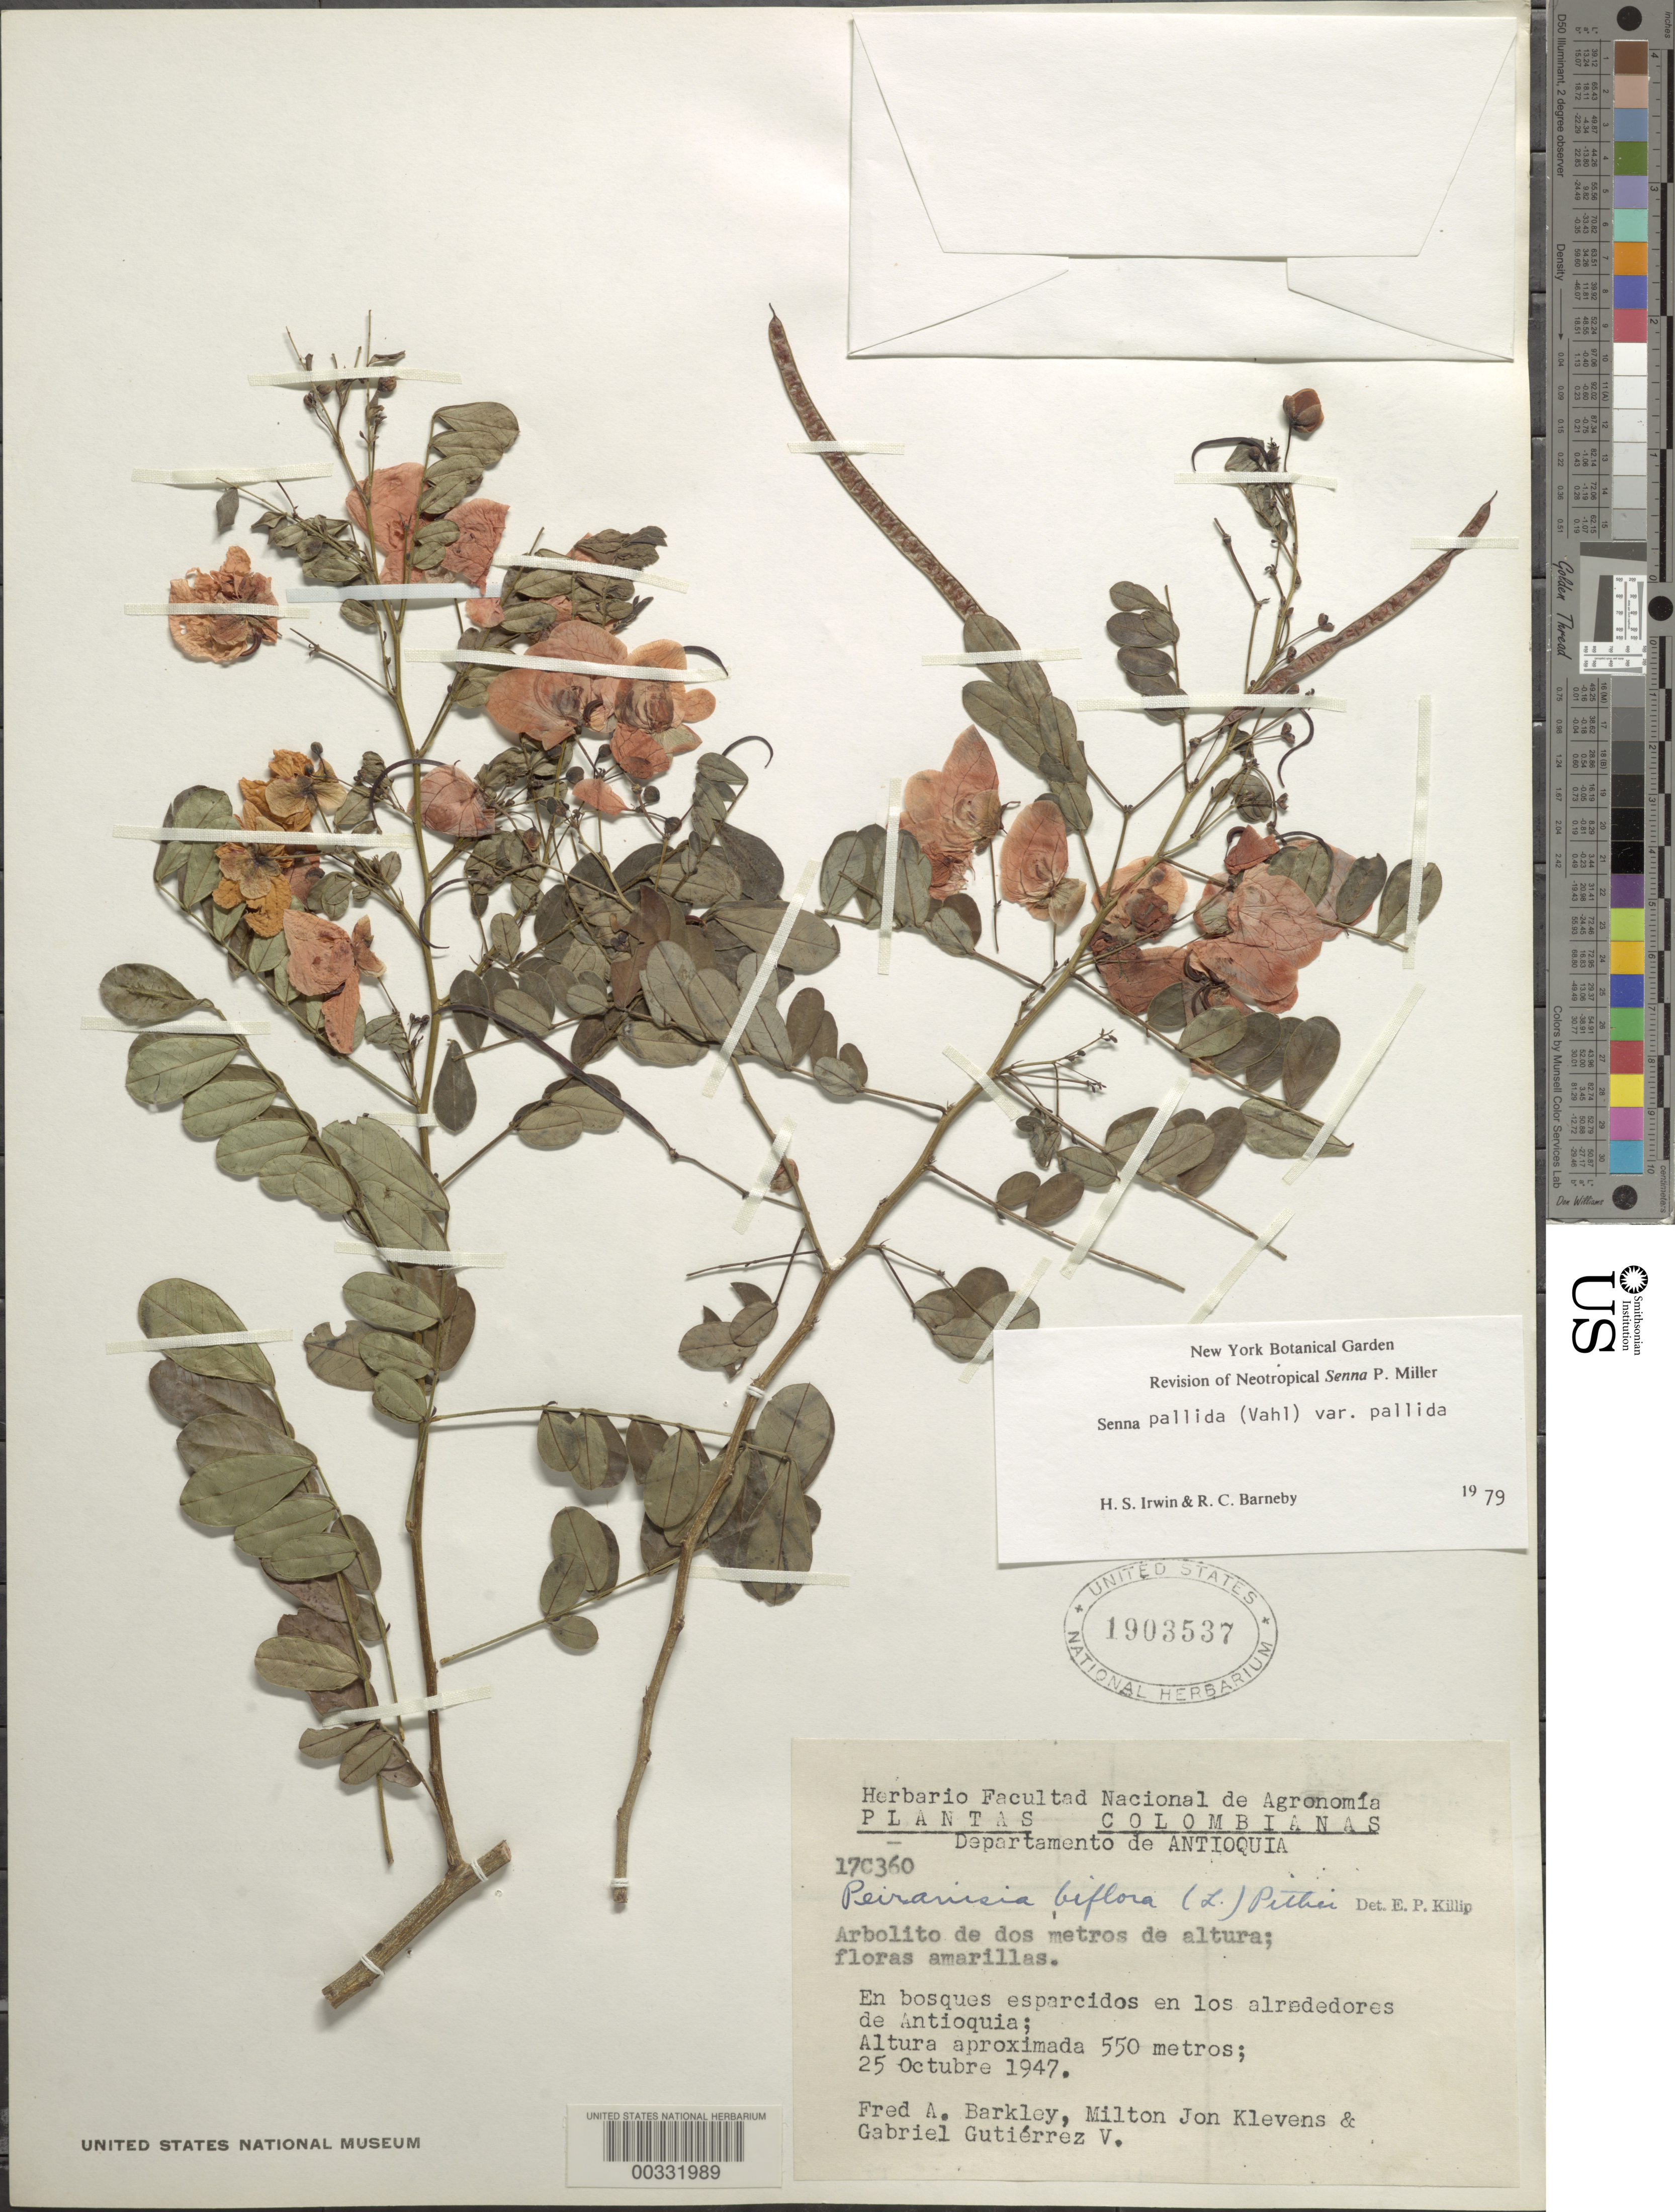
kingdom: Plantae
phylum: Tracheophyta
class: Magnoliopsida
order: Fabales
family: Fabaceae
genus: Senna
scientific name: Senna pallida var. pallida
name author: (Vahl) H.S. Irwin & Barneby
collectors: F. A. Barkley, M. Klevens & G. Gutiérrez V.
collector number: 17c360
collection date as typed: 25 Oct 1947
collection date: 1947-10-25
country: Colombia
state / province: Antioquia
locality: Vicinity of Antioquia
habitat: En bosques esparcidos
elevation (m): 550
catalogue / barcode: US 1903537